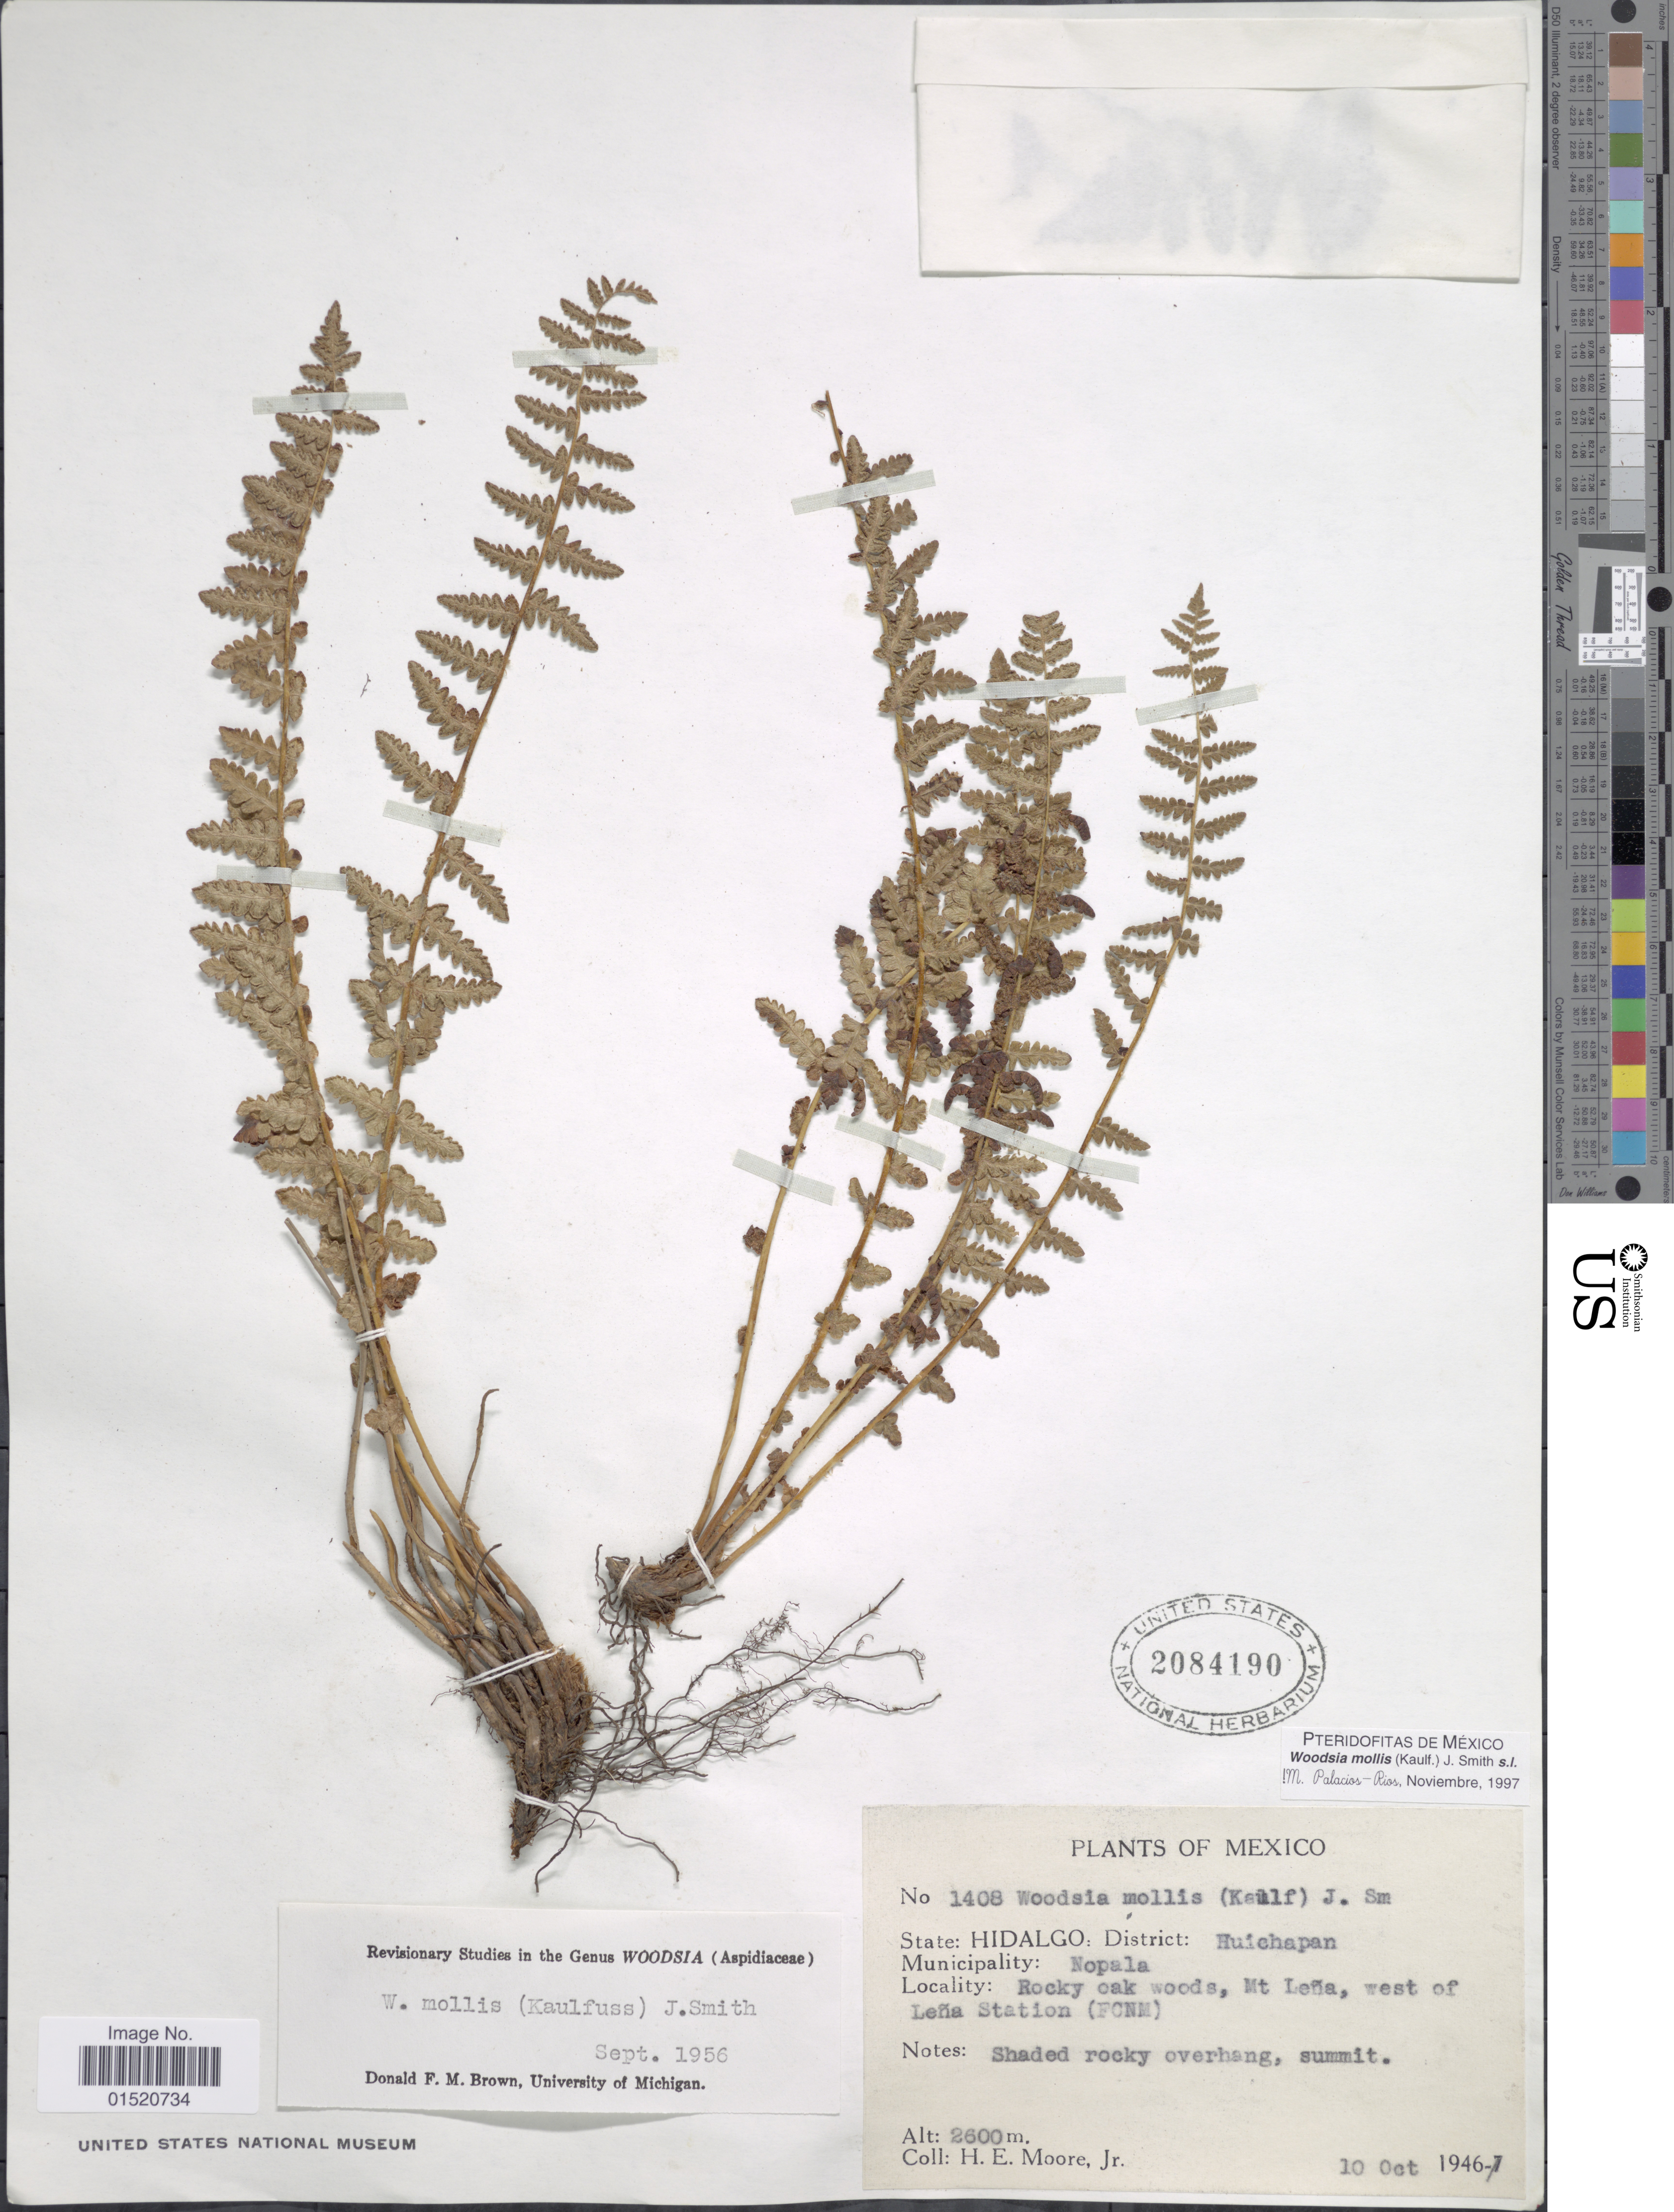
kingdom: Plantae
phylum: Tracheophyta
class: Polypodiopsida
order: Polypodiales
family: Woodsiaceae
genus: Woodsia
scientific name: Woodsia mollis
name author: (Kaulf.) J. Sm.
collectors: H. E. Moore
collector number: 1408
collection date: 1946-10-10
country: Mexico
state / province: Hidalgo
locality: District: Huichapan, Municipality: Nopala, Rocky oak woods, Mt Leña, west of Leña Station (FCNM)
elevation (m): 2600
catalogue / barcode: US 2084190